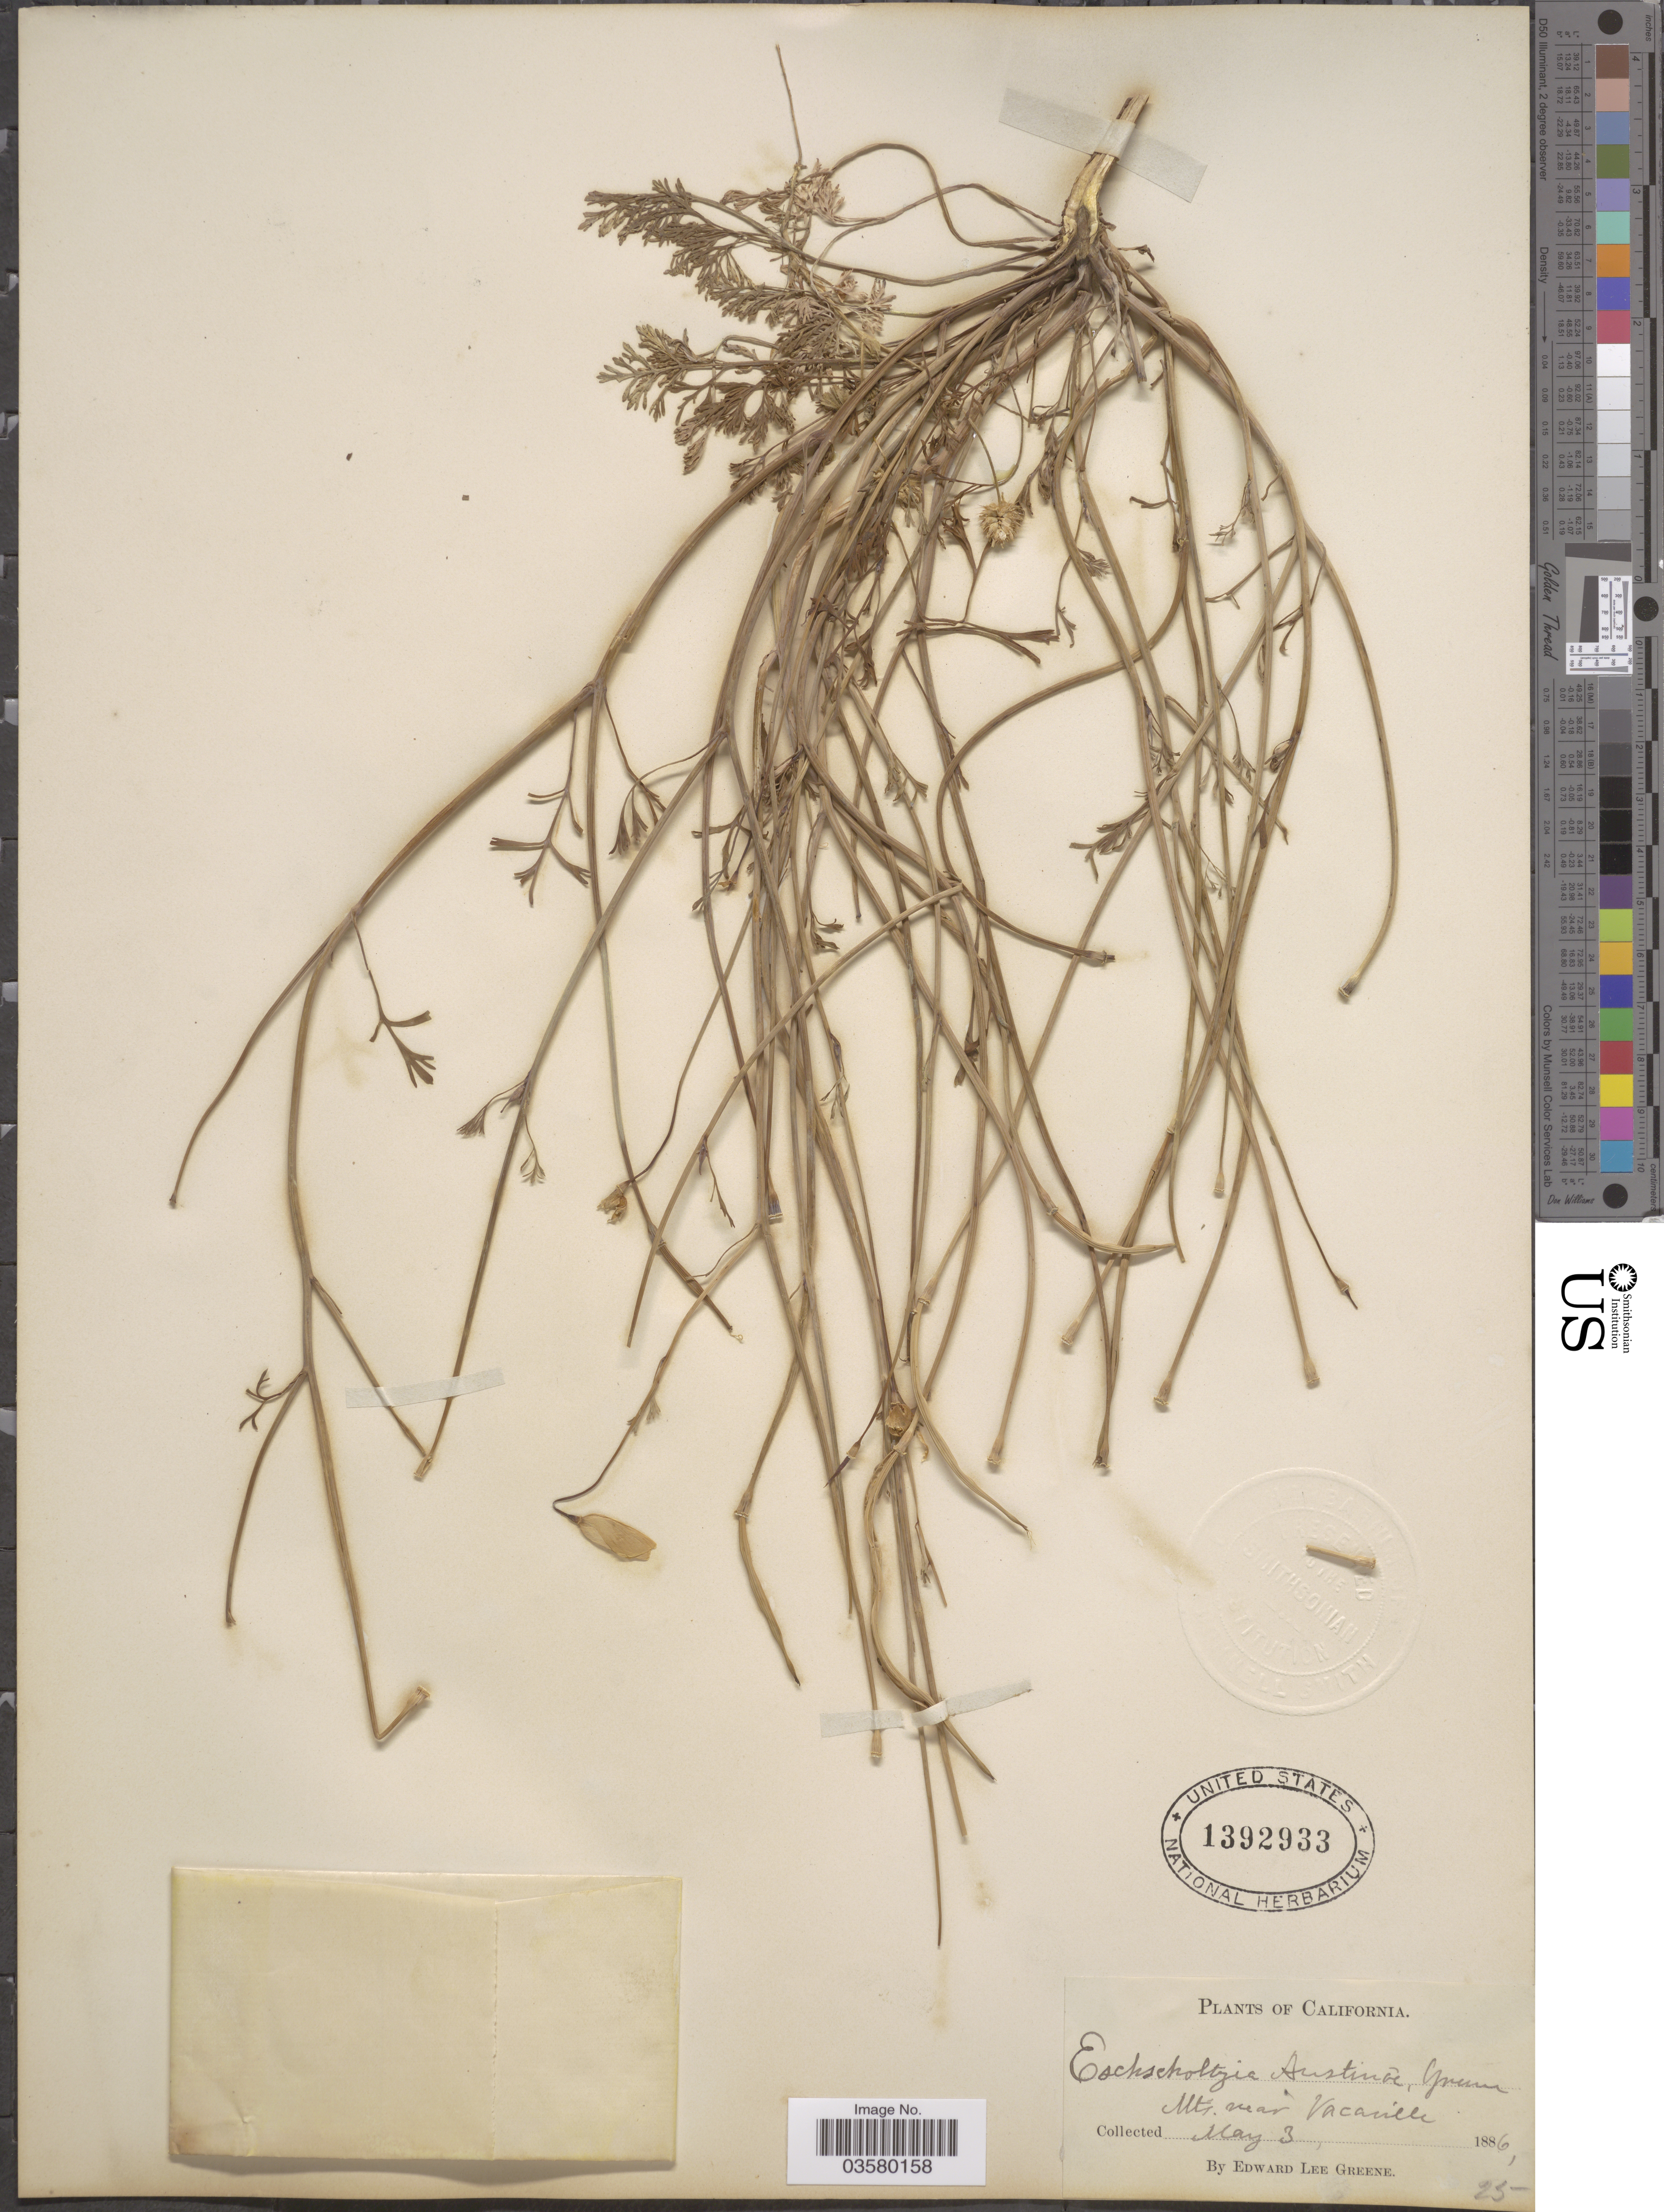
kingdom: Plantae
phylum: Tracheophyta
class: Magnoliopsida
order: Ranunculales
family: Papaveraceae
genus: Eschscholzia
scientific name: Eschscholzia caespitosa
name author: Benth.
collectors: E. L. Greene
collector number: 25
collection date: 1886-05-23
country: United States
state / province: California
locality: Mts. near Vacaville.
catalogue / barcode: US 1392933